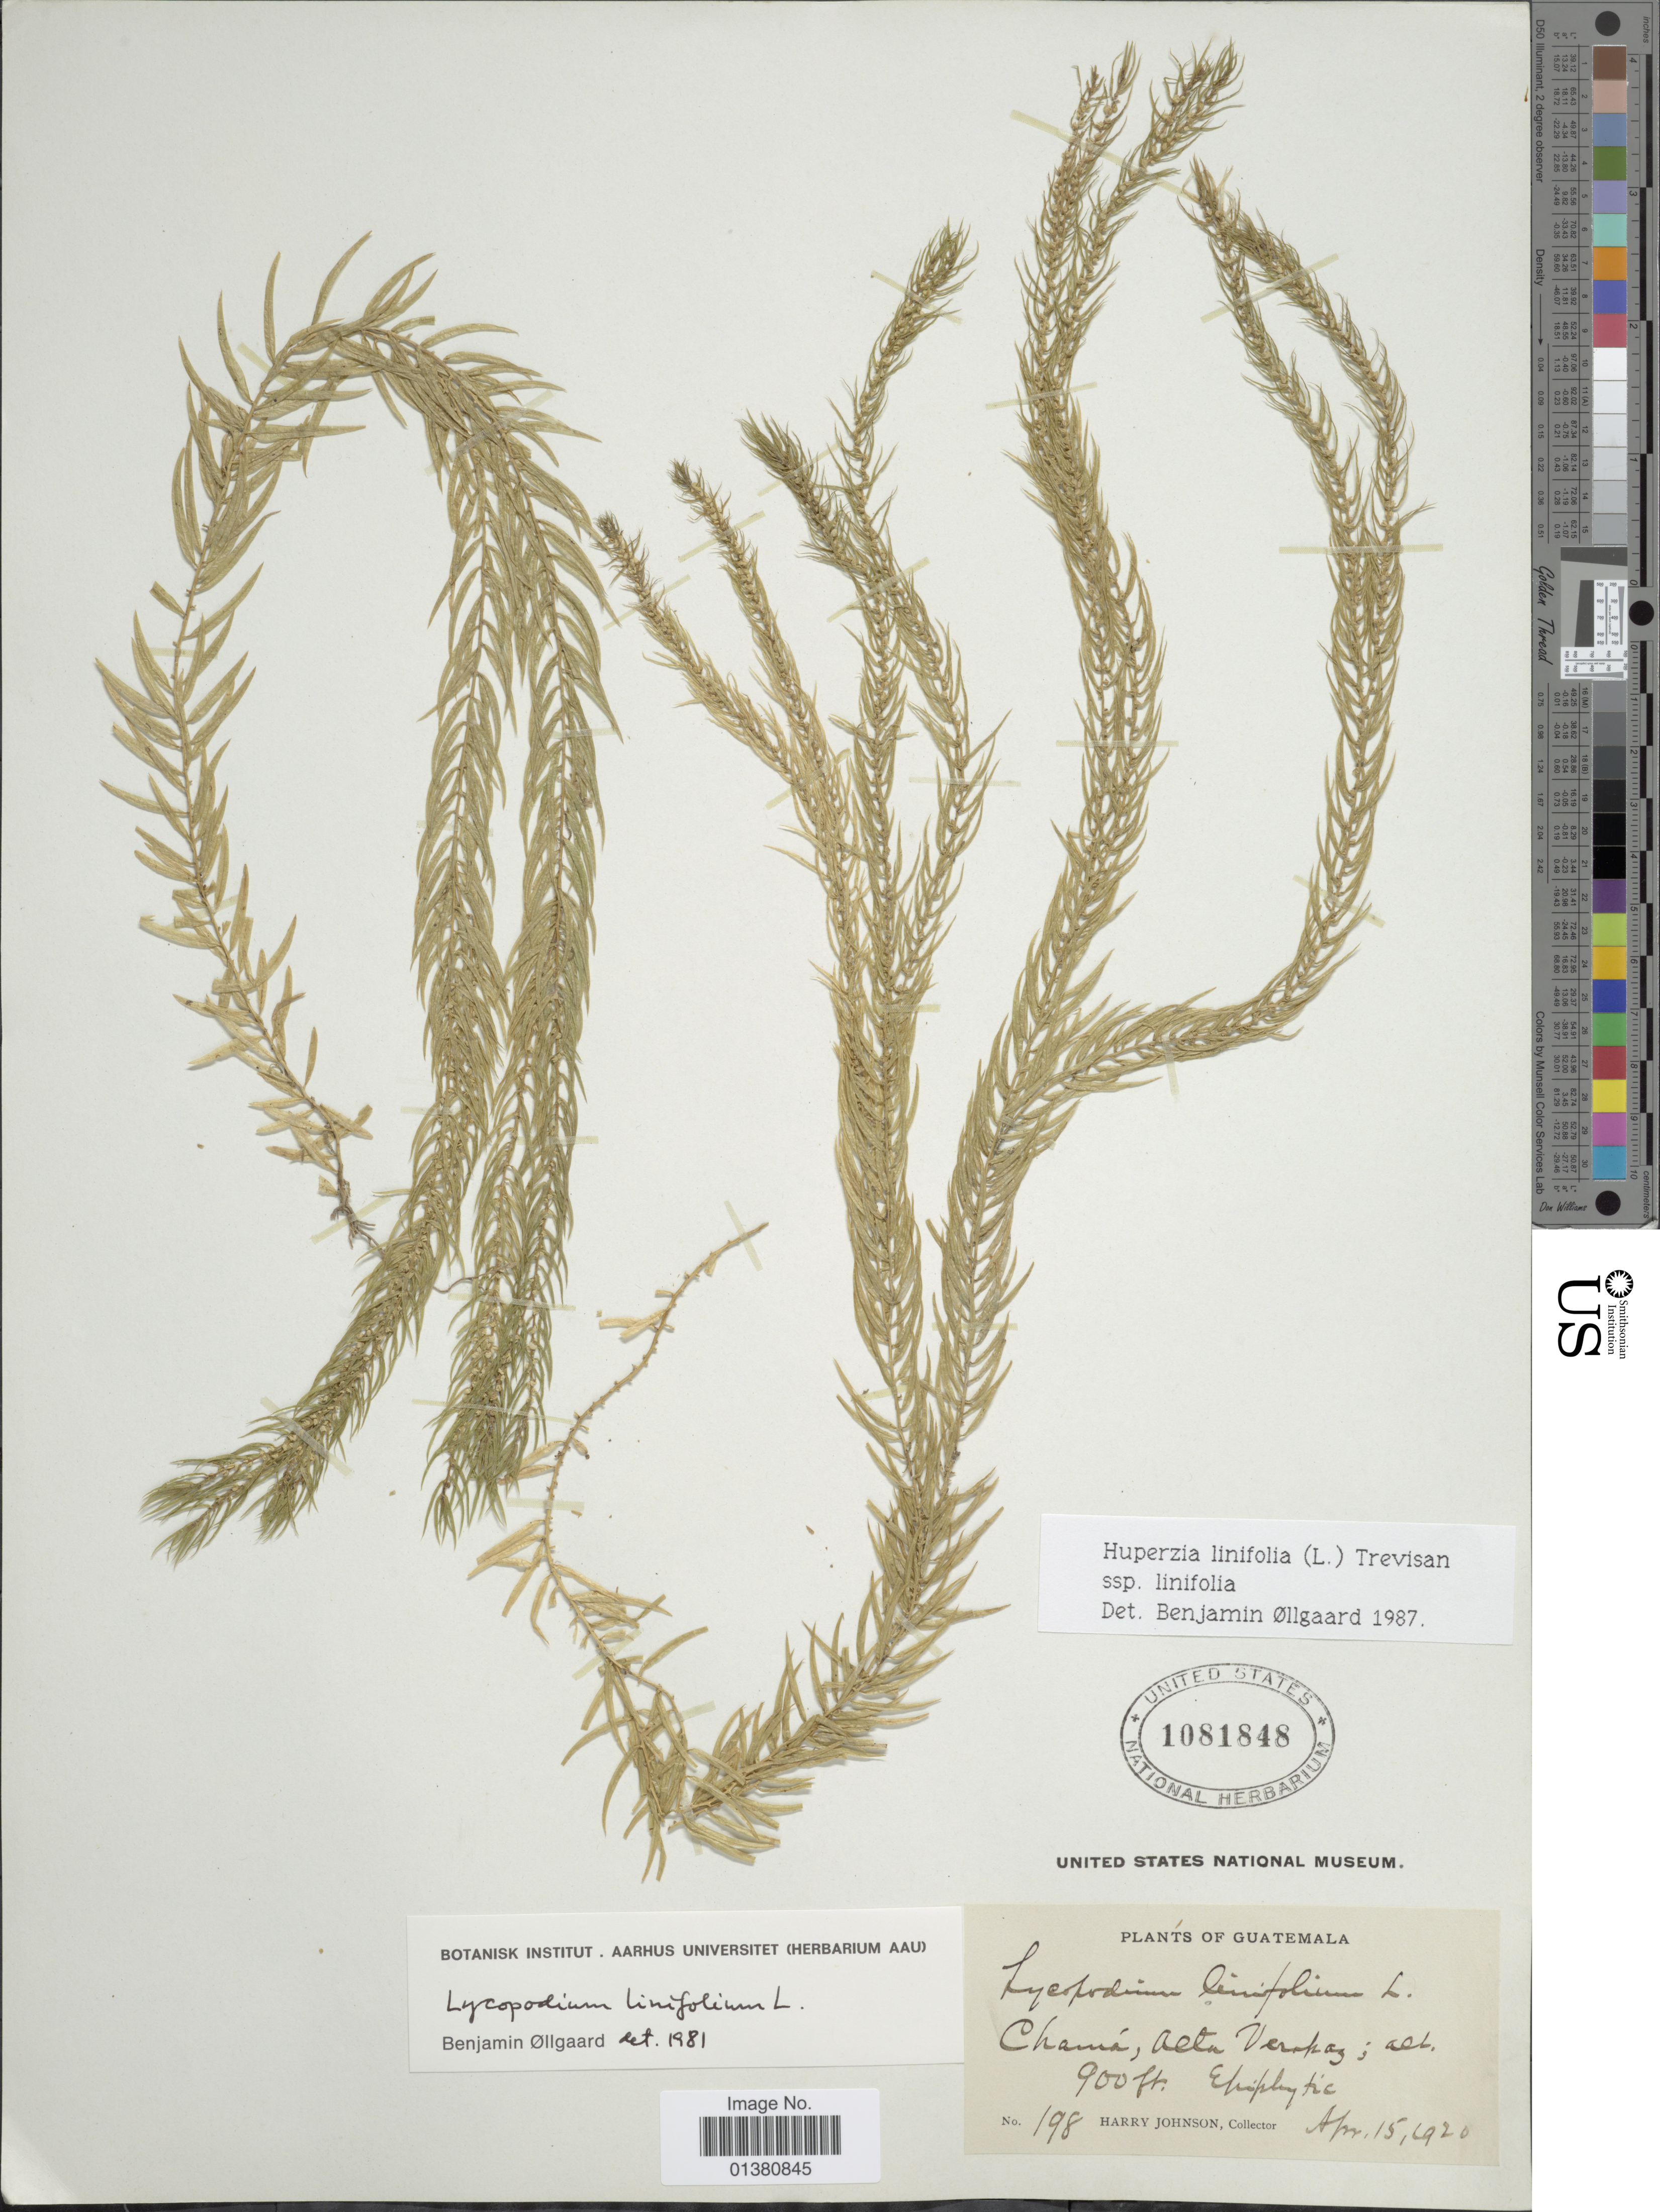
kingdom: Plantae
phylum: Tracheophyta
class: Lycopodiopsida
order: Lycopodiales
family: Lycopodiaceae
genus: Phlegmariurus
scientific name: Phlegmariurus linifolius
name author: (L.) B. Øllg.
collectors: H. Johnson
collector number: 198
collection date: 1920-04-15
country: Guatemala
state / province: Alta Verapaz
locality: Chamá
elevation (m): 274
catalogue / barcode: US 1081848